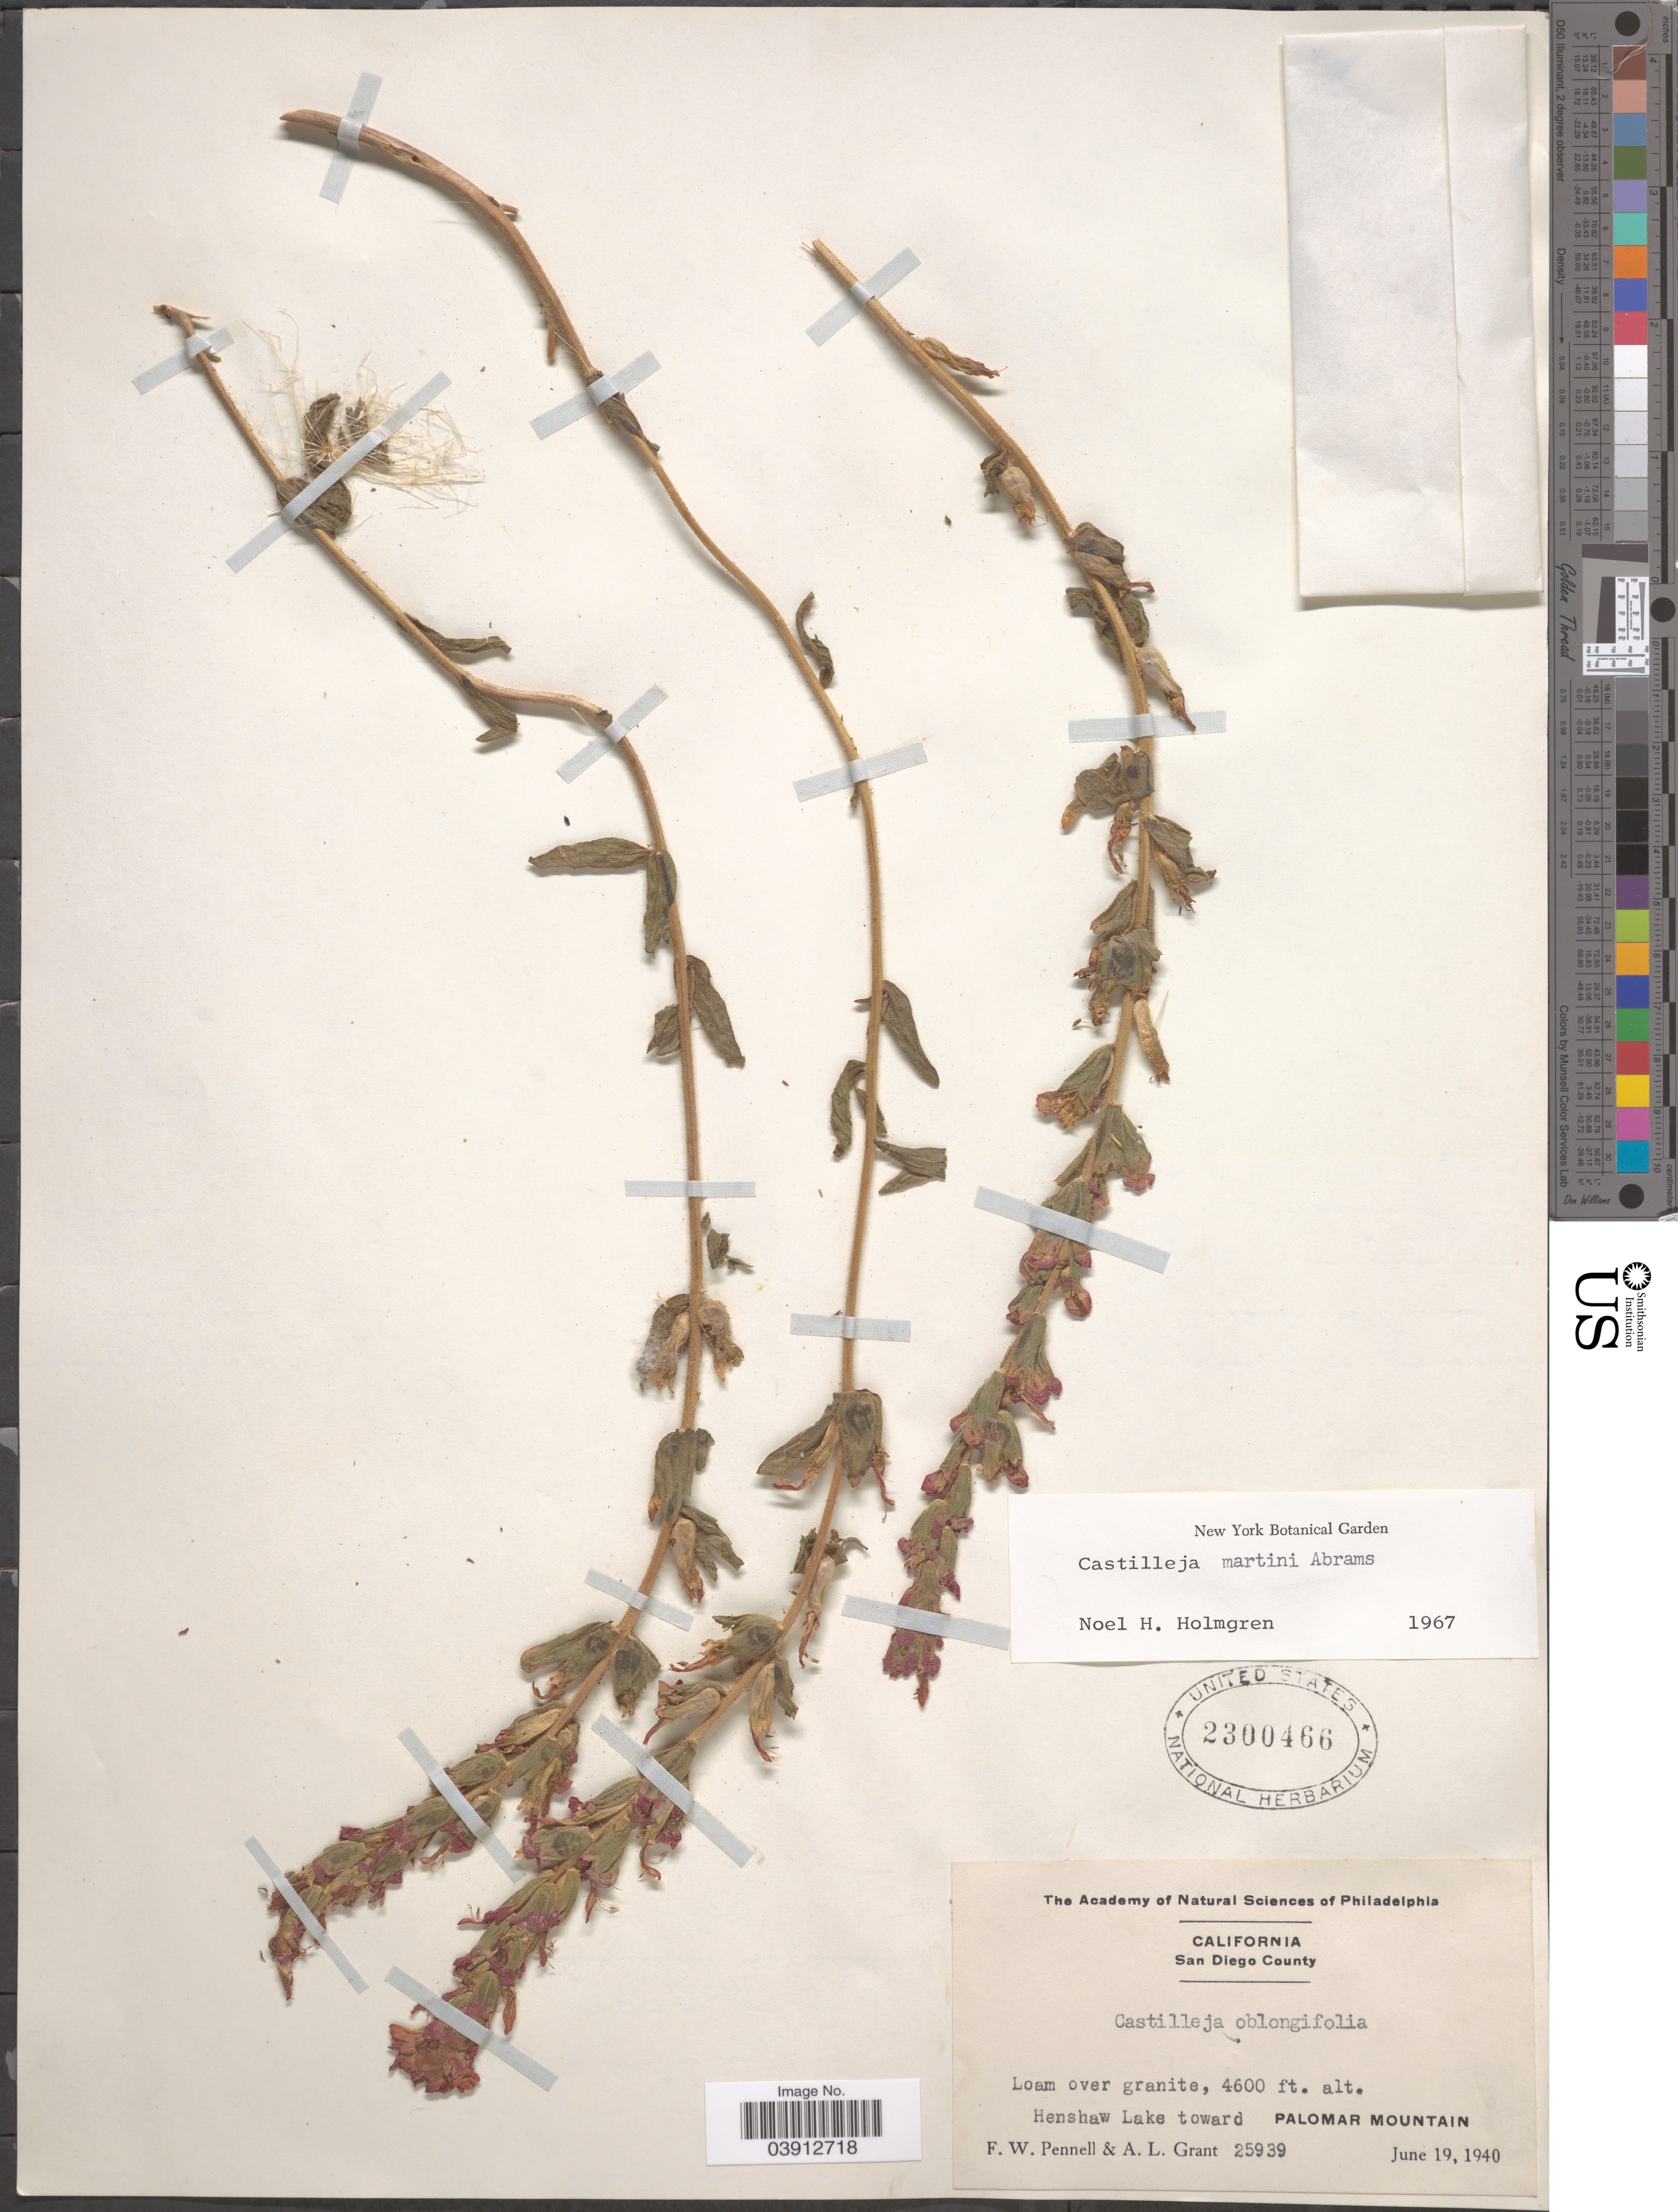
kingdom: Plantae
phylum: Tracheophyta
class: Magnoliopsida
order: Lamiales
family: Orobanchaceae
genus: Castilleja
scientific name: Castilleja martinii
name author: Abrams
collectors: F. W. Pennell & A. L. Grant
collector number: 25939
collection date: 1940-06-19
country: United States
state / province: California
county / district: San Diego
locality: San Diego County. Henshaw Lake toward Palomar Mountain.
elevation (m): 1402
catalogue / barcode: US 2300466